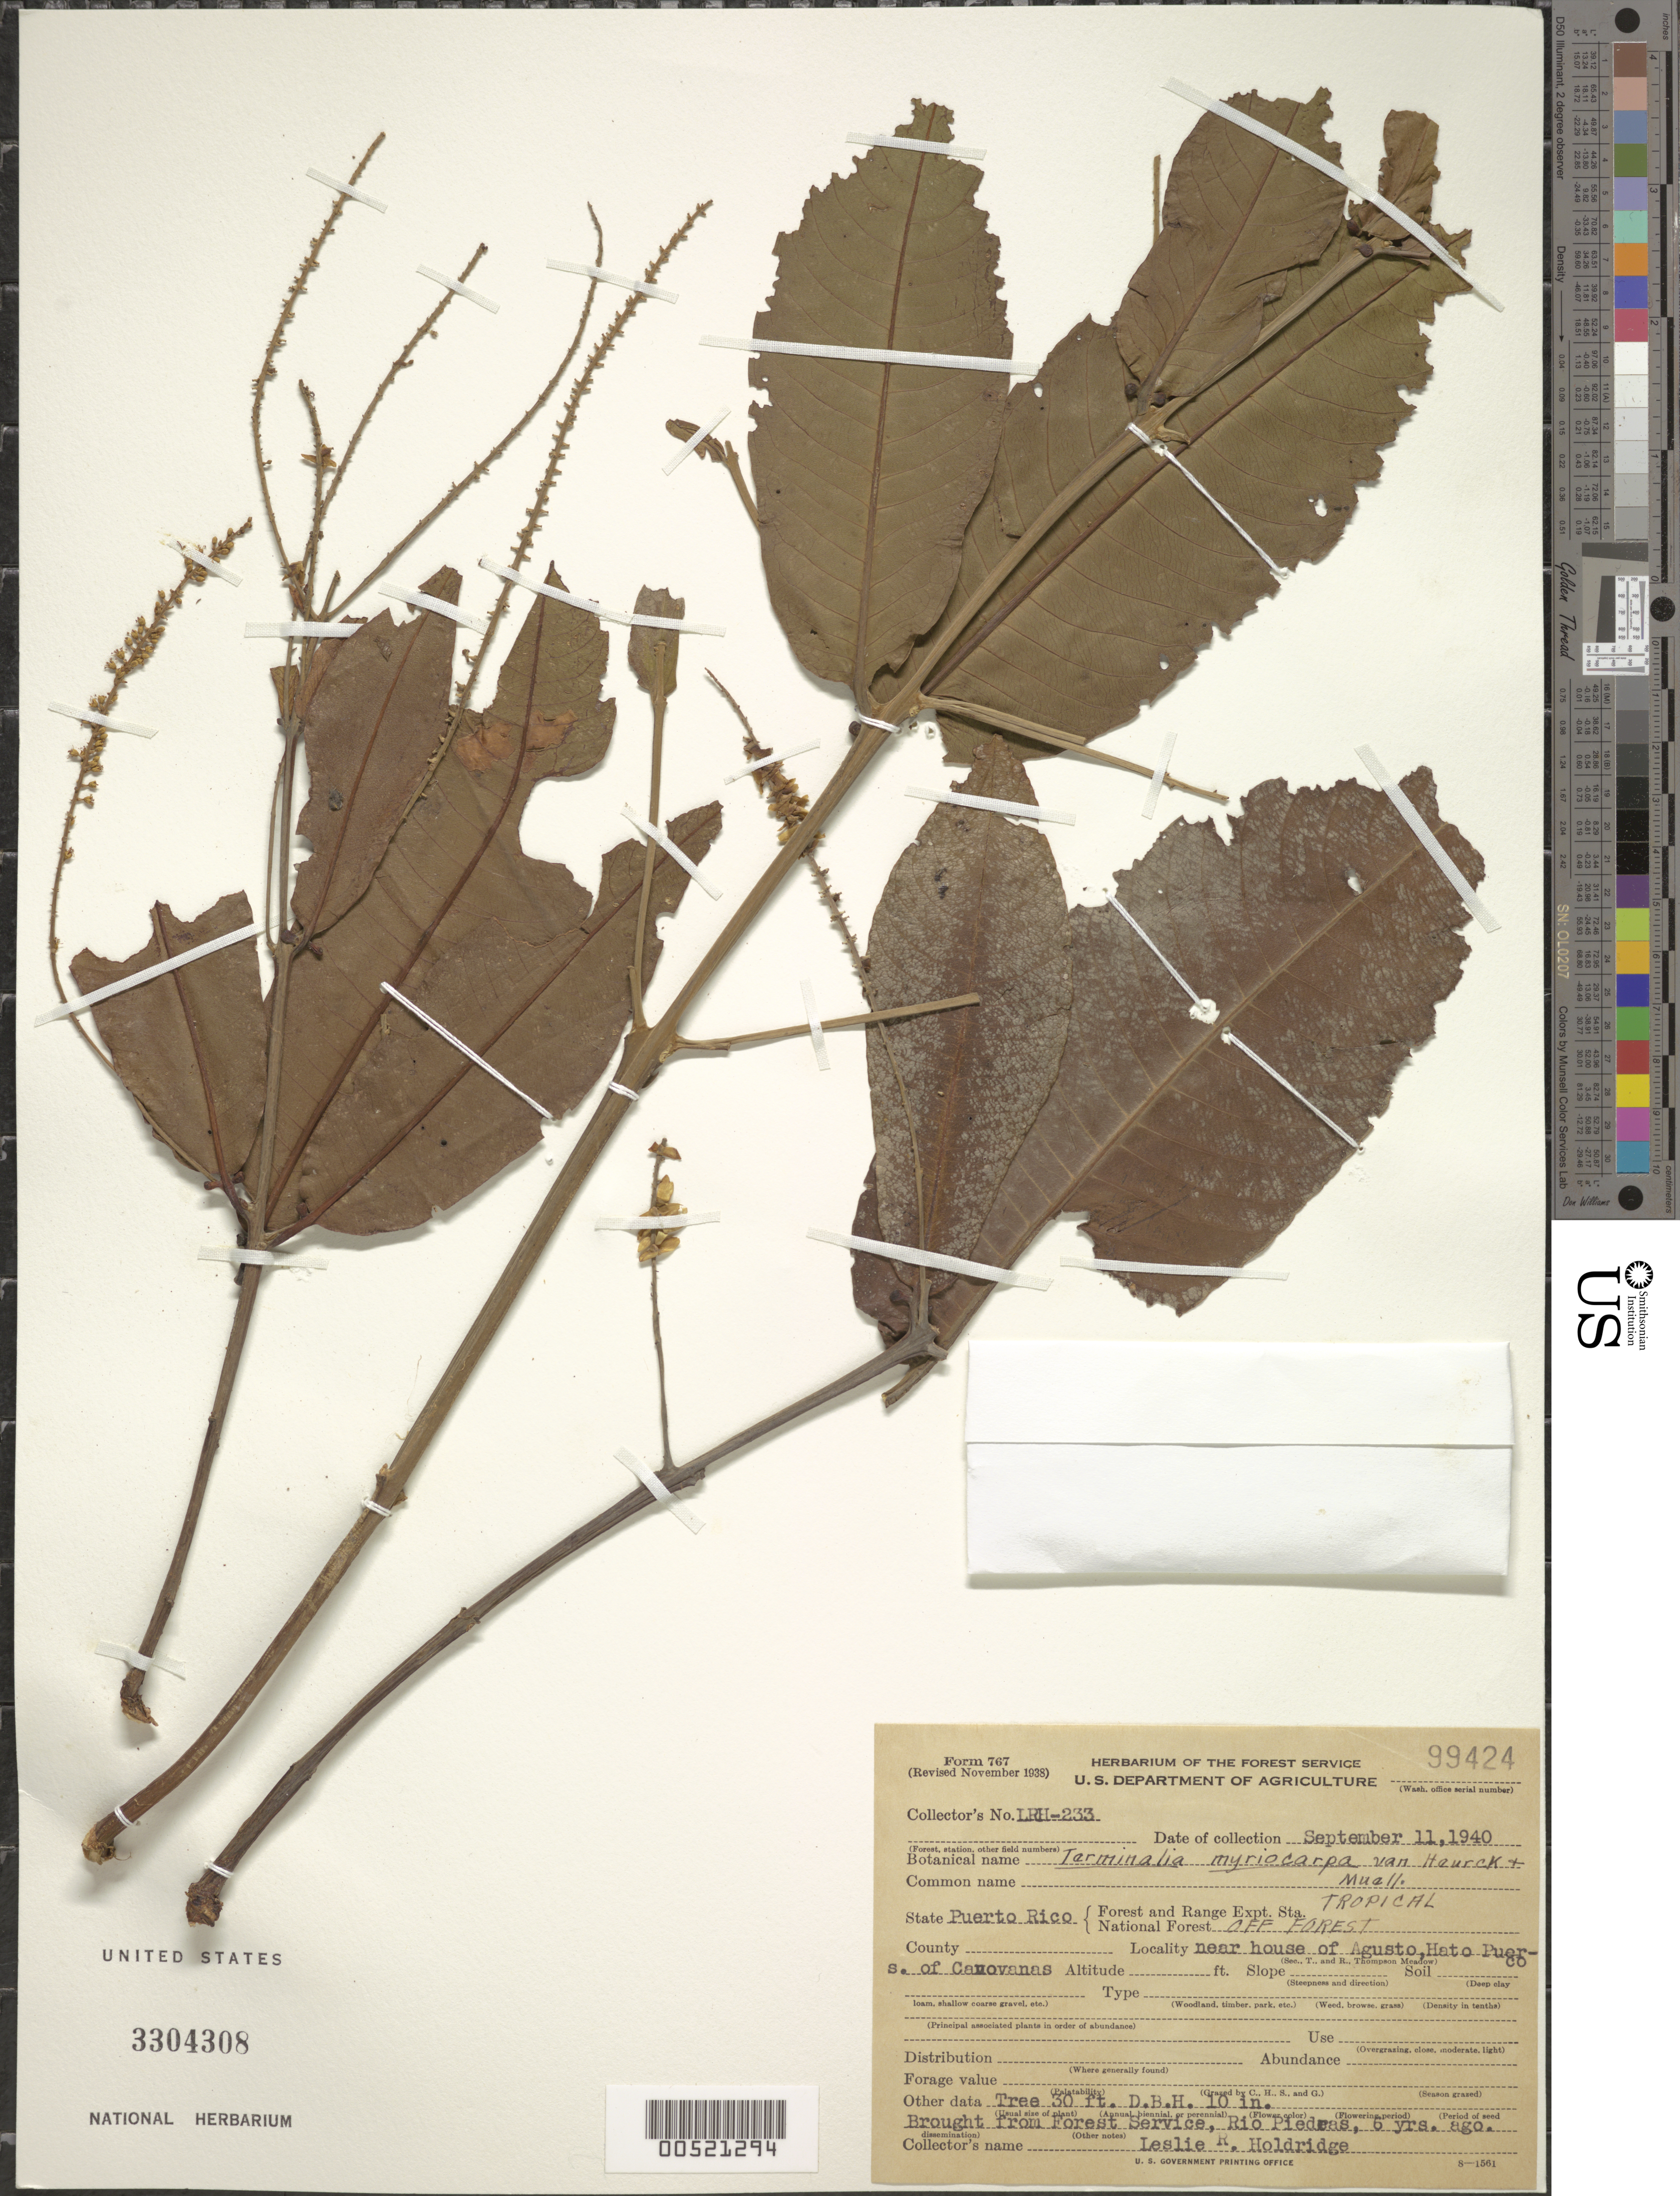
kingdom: Plantae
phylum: Tracheophyta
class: Magnoliopsida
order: Myrtales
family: Combretaceae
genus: Terminalia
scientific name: Terminalia myriocarpa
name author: Van Heurck & Müll. Arg.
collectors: L. Holdridge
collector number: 233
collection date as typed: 11 Sep 1940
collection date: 1940-09-11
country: Puerto Rico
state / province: Humacao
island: Greater Antilles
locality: Near house of Agusto, Hato Puerco, S of Canovanas.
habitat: Tropical OFF forest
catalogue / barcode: US 3304308